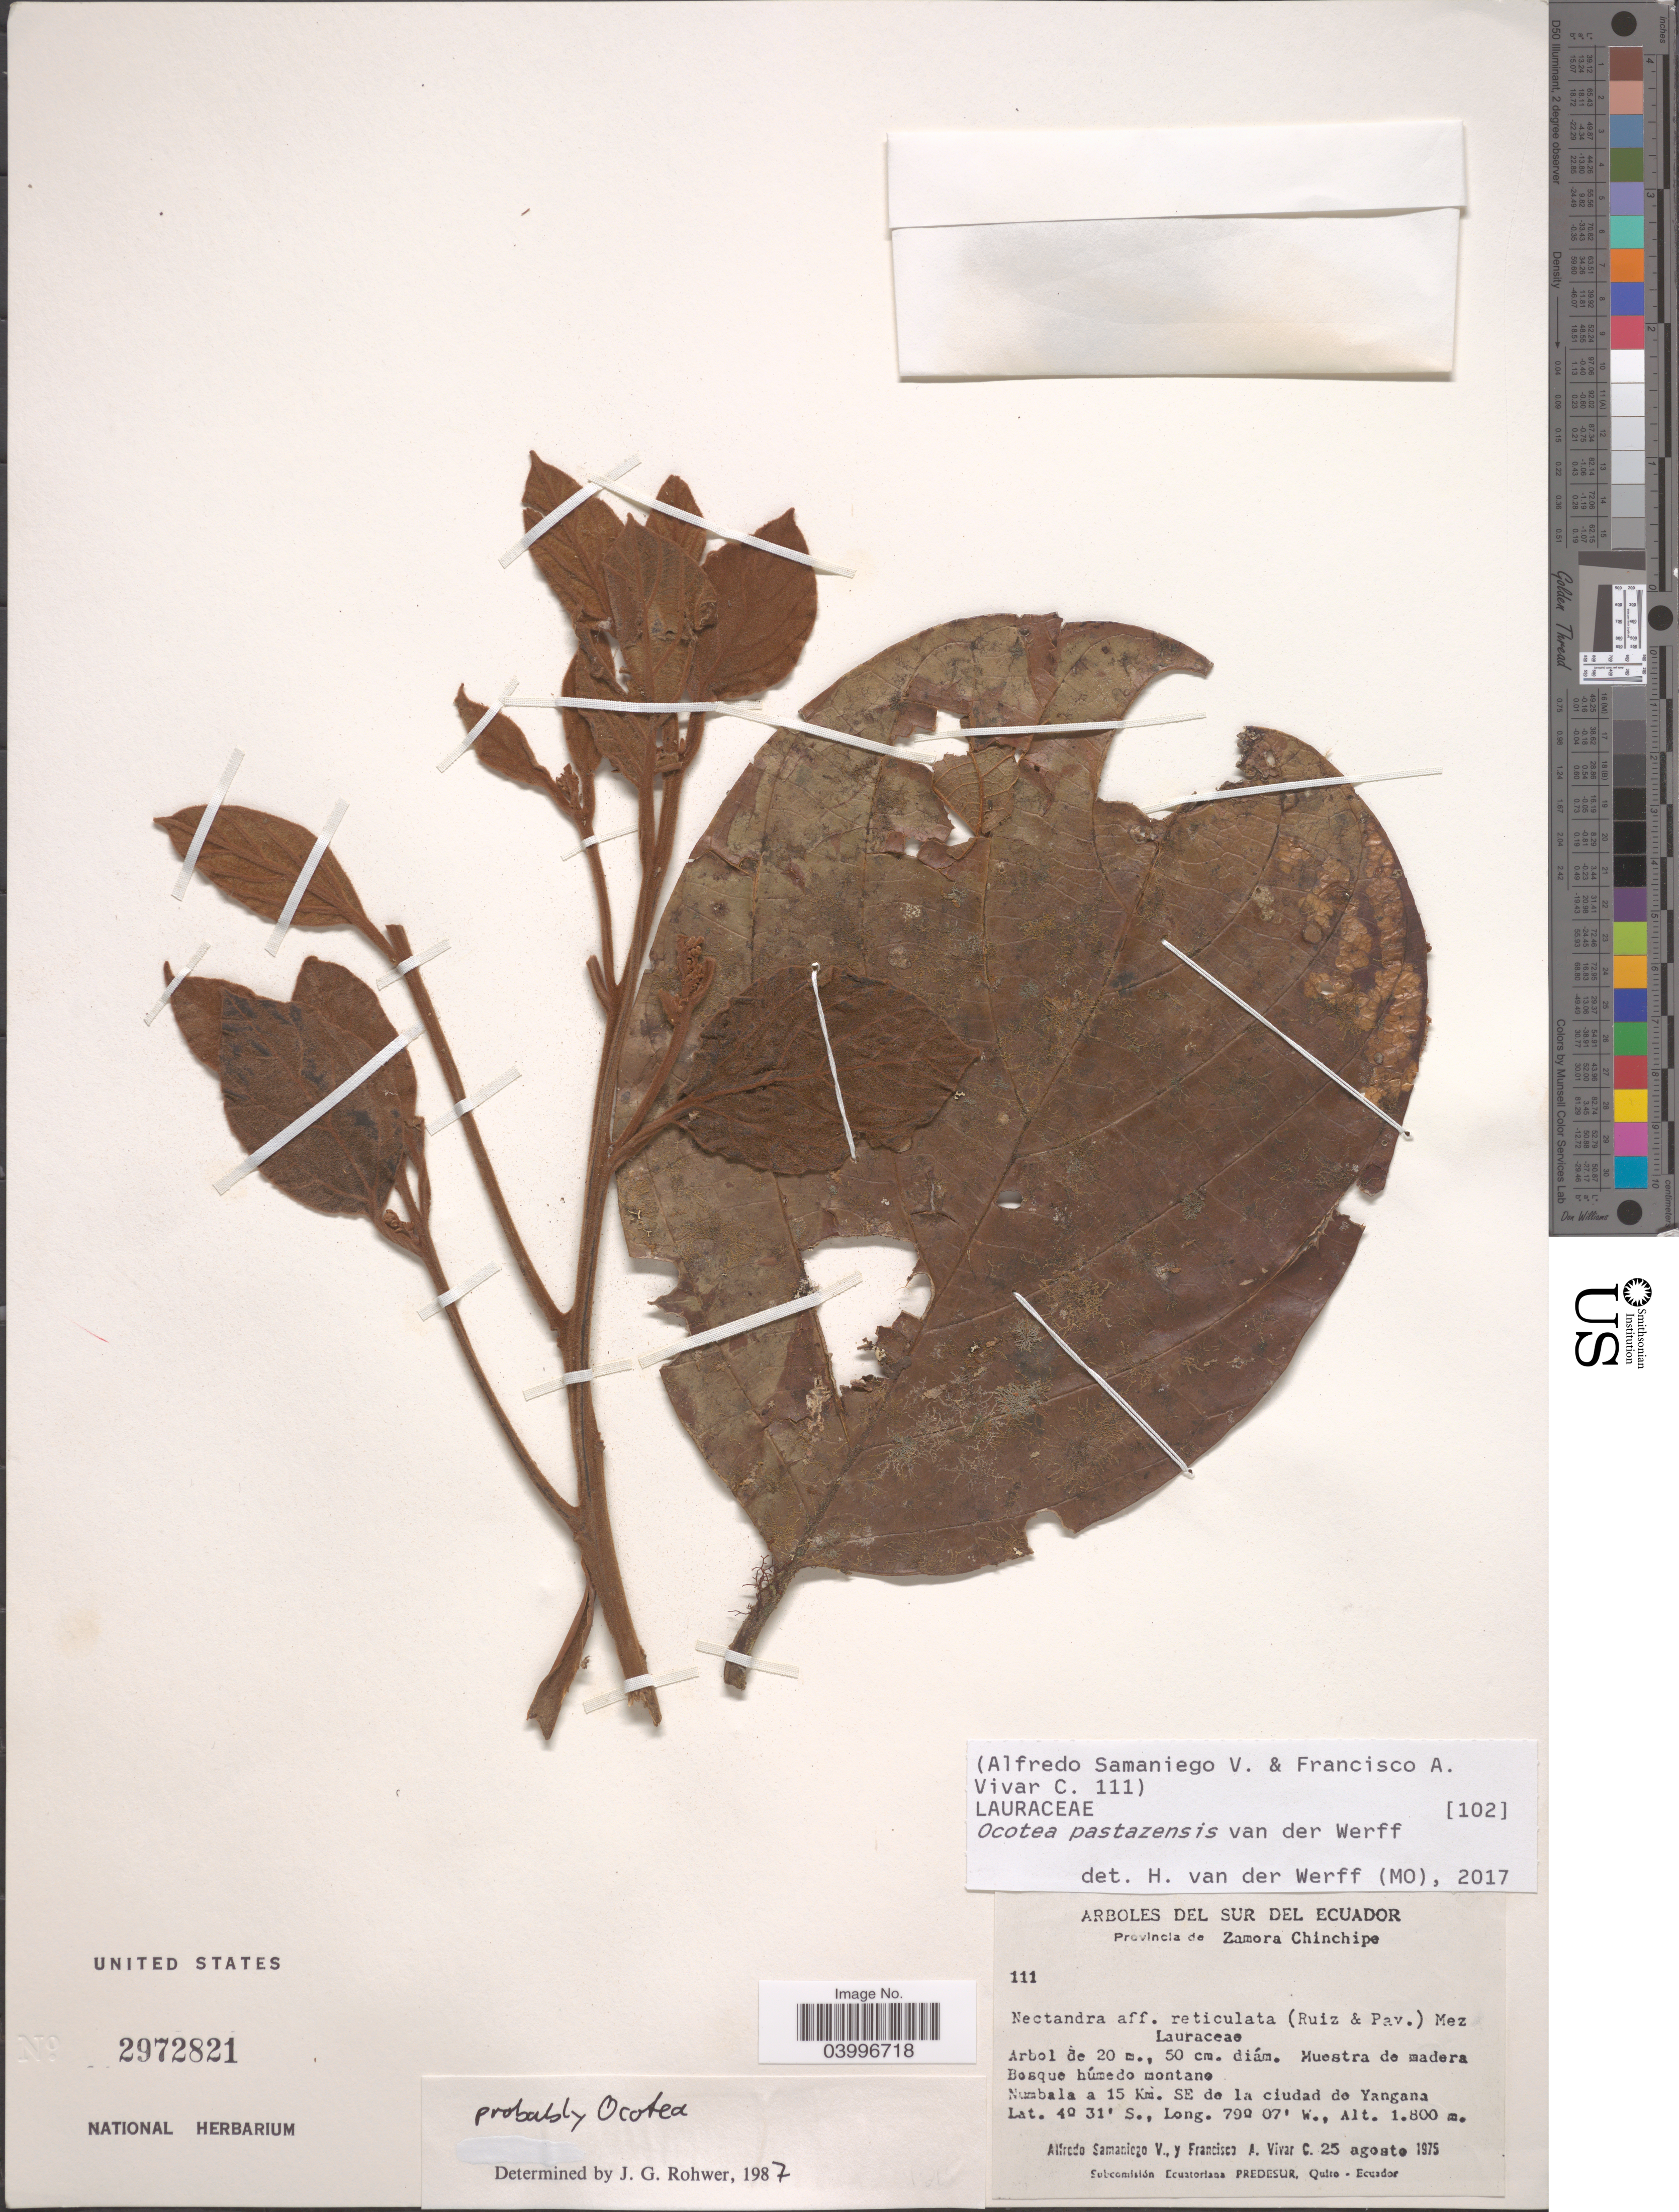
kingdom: Plantae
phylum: Tracheophyta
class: Magnoliopsida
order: Laurales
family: Lauraceae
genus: Ocotea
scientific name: Ocotea pastazensis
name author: van der Werff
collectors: A. V. Samaniego & F. A. Vivar C.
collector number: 111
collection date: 1975-08-25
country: Ecuador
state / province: Zamora-Chinchipe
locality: Numbala a 15 Km. SE de la ciudad de Yangana.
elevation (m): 1800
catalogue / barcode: US 2972821